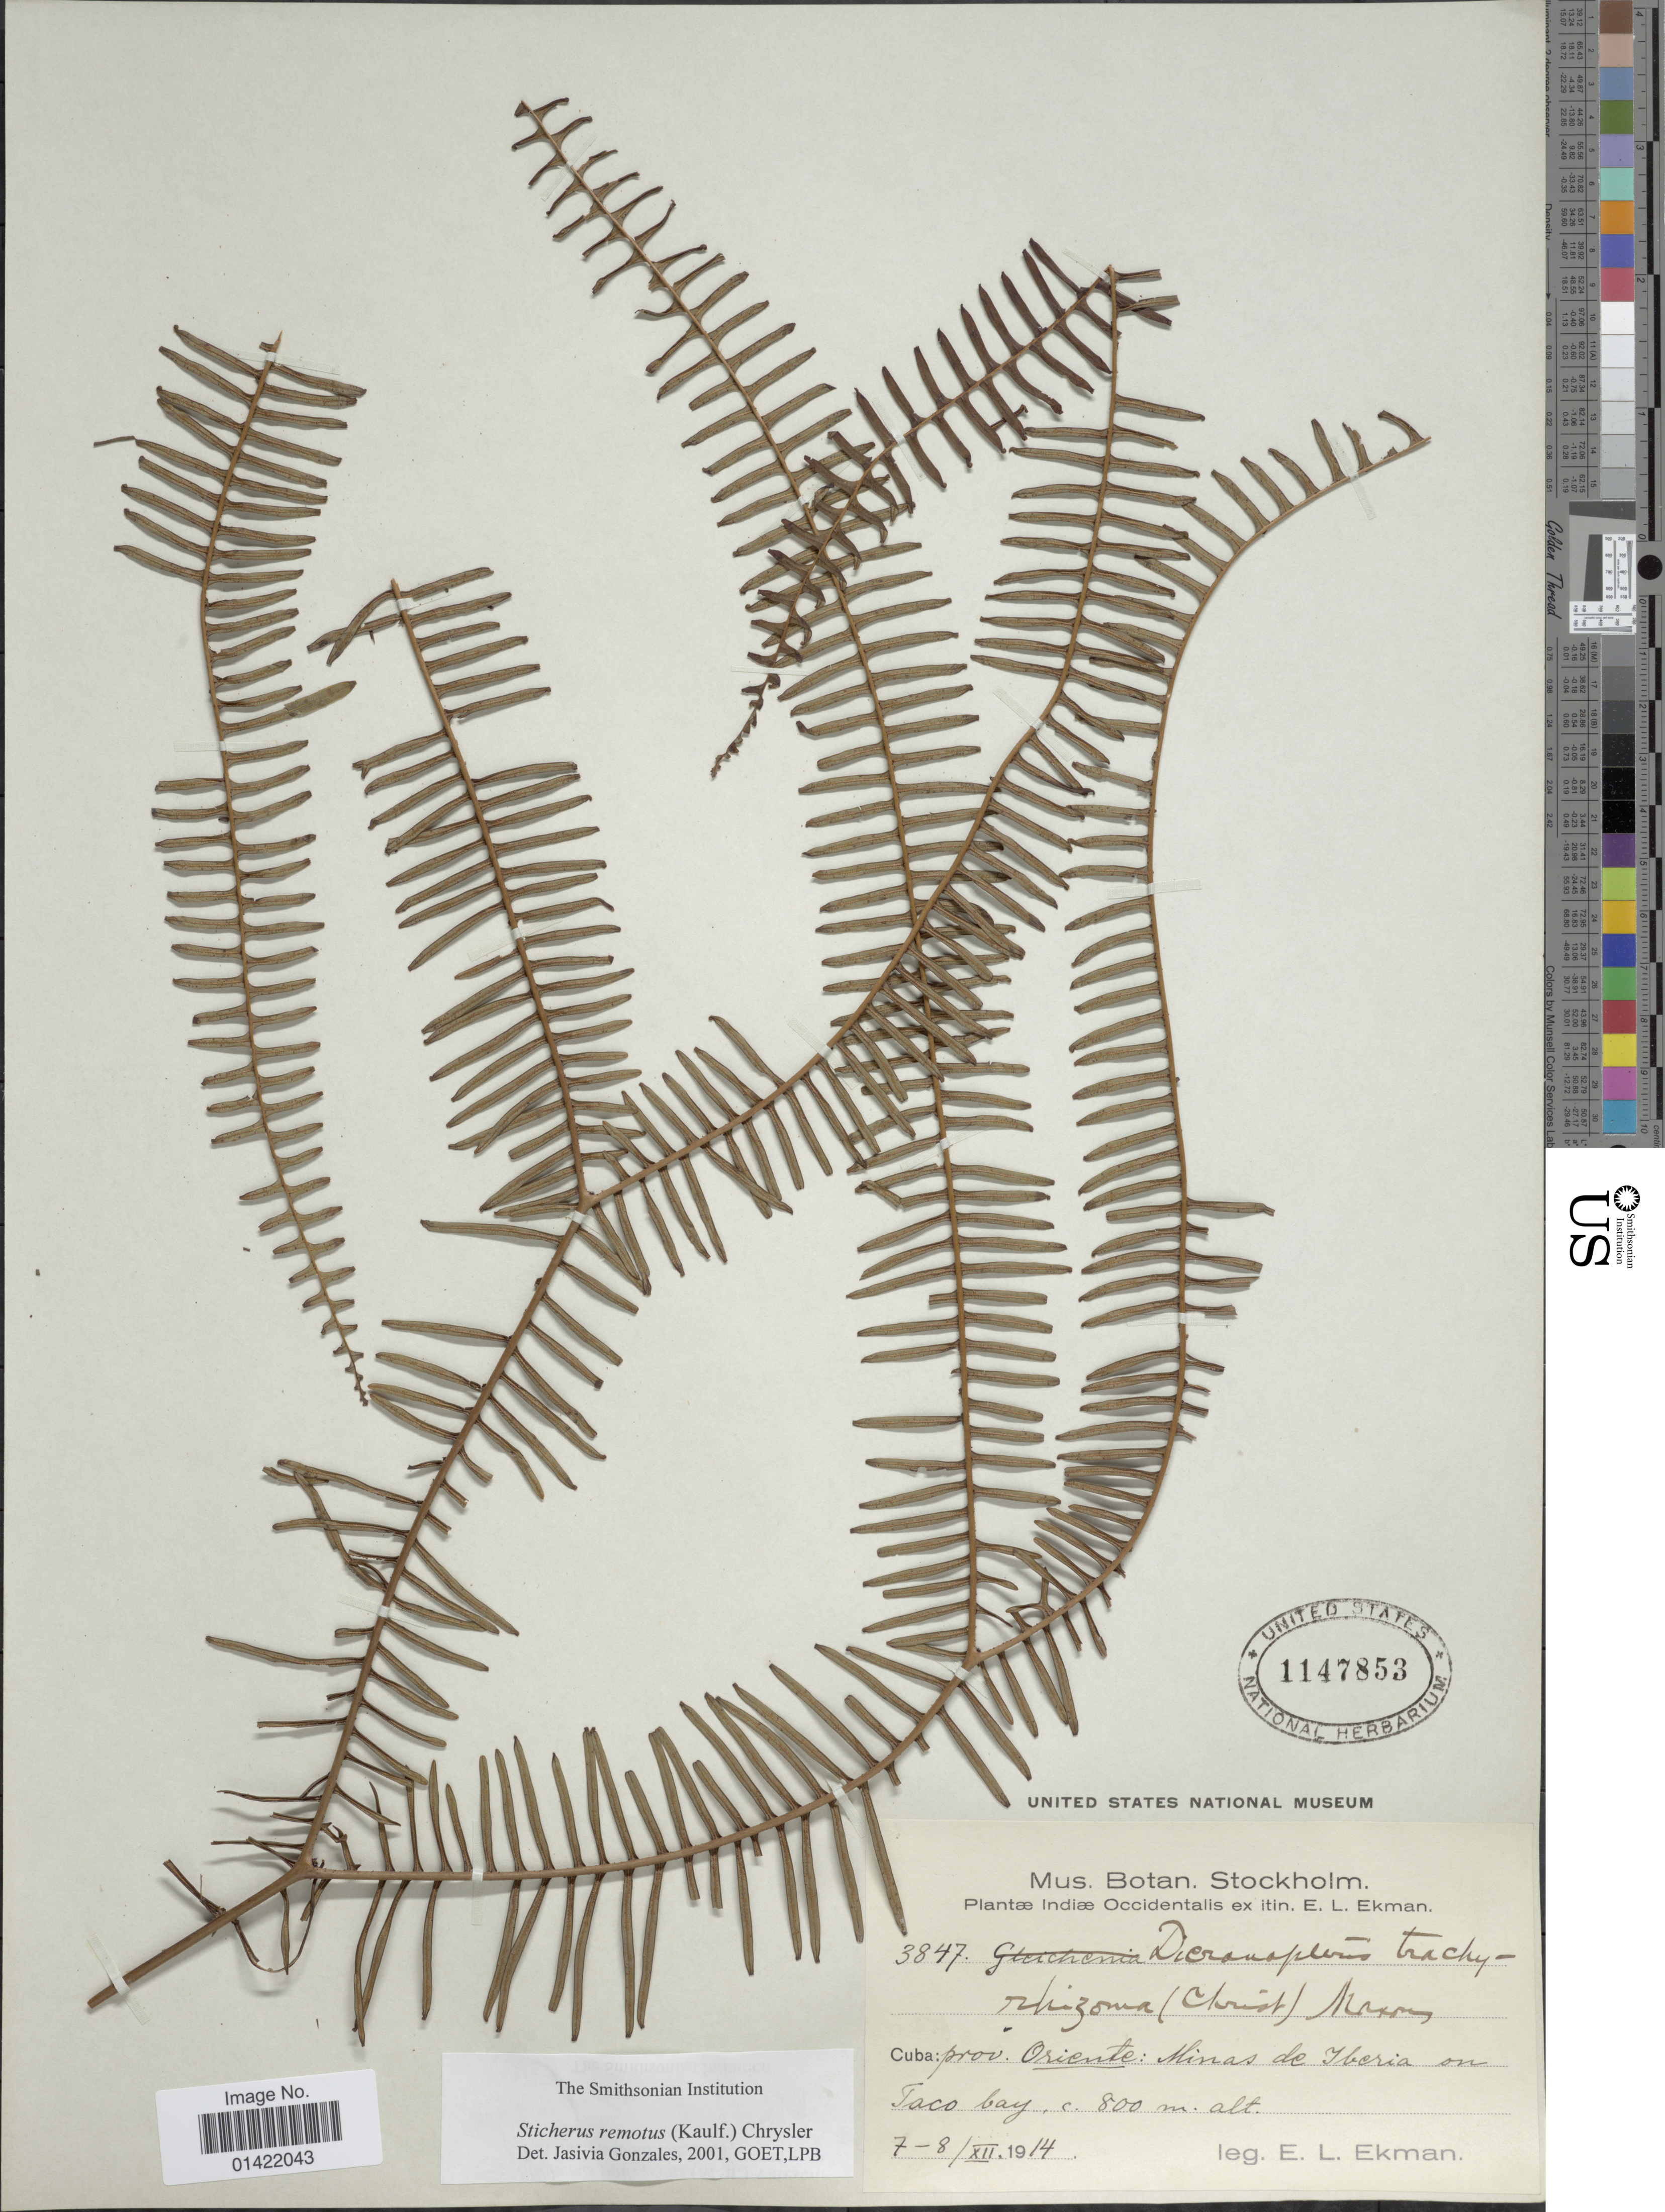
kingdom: Plantae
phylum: Tracheophyta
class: Polypodiopsida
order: Gleicheniales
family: Gleicheniaceae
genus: Sticherus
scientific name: Sticherus remotus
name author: (Kaulf.) Chrysler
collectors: E. L. Ekman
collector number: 3847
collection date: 1914-12-07/1914-12-08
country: Cuba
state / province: Oriente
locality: Minas de Iberia on Taco bay.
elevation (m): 800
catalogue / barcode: US 1147853